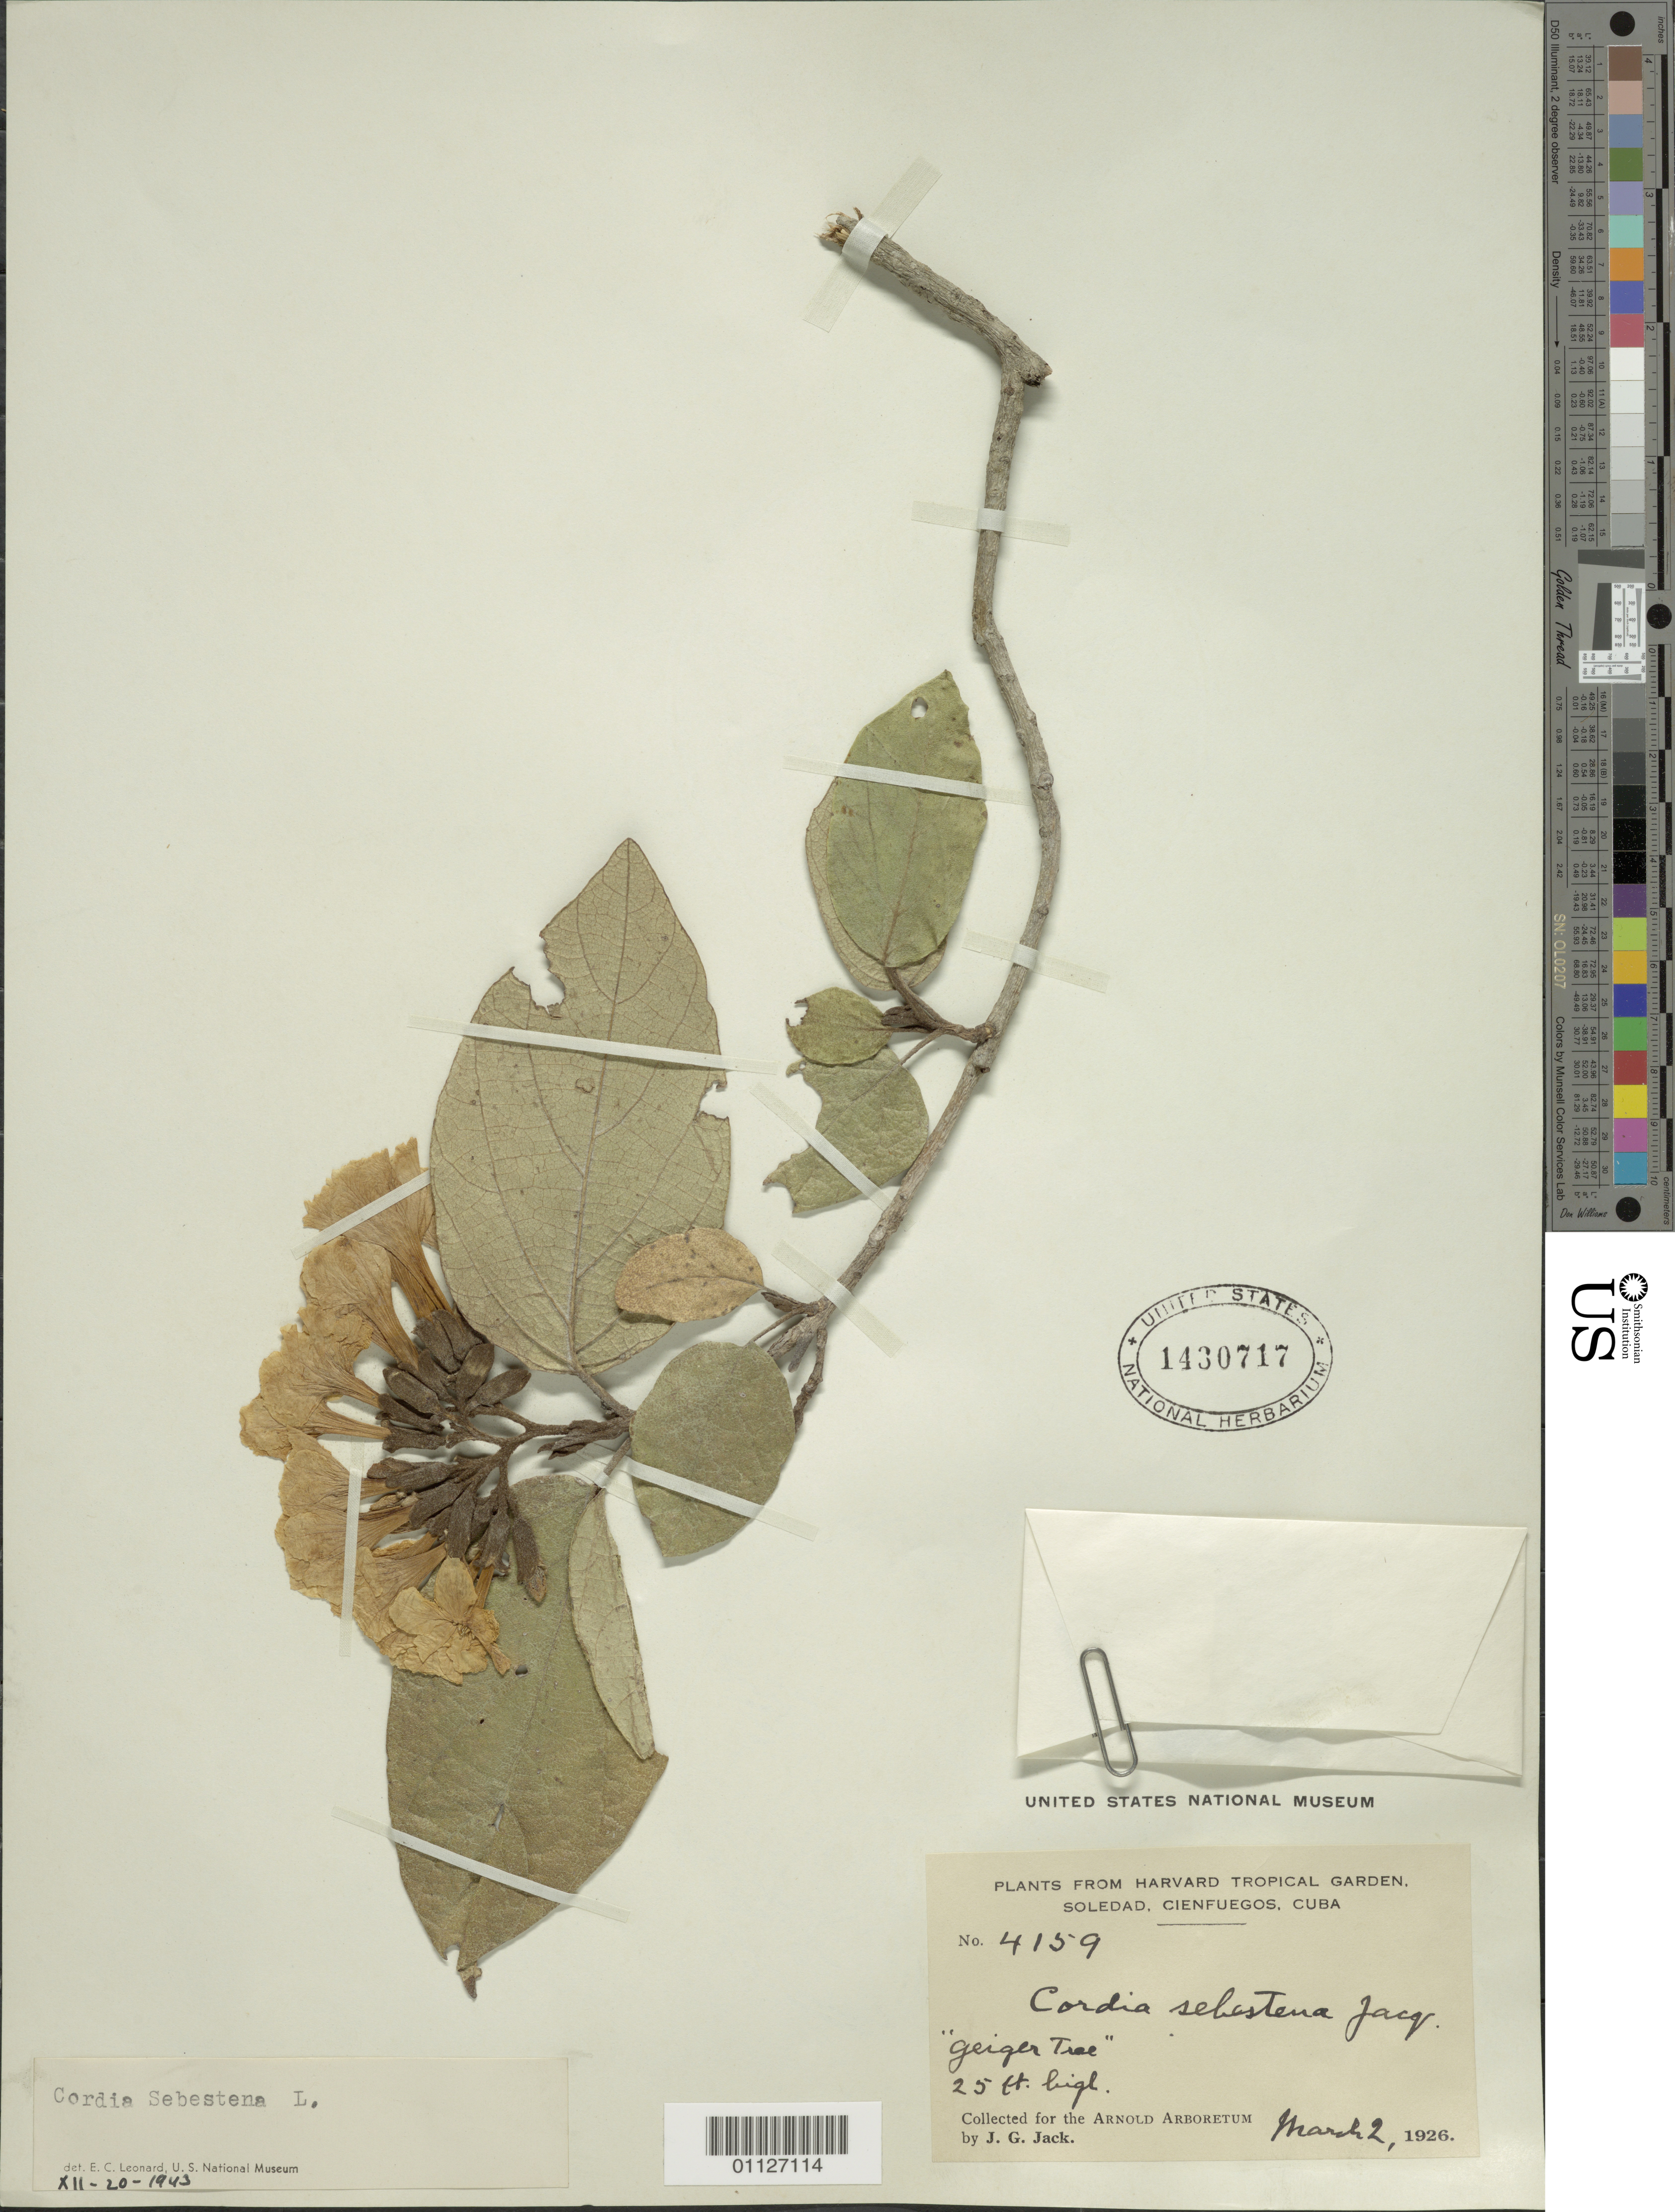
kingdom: Plantae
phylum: Tracheophyta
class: Magnoliopsida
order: Boraginales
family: Cordiaceae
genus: Cordia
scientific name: Cordia sebestena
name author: L.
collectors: J. G. Jack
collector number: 4159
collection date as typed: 02 Mar 1926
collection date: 1926-03-02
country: Cuba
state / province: Cienfuegos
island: Cuba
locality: Soledad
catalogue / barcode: US 1430717